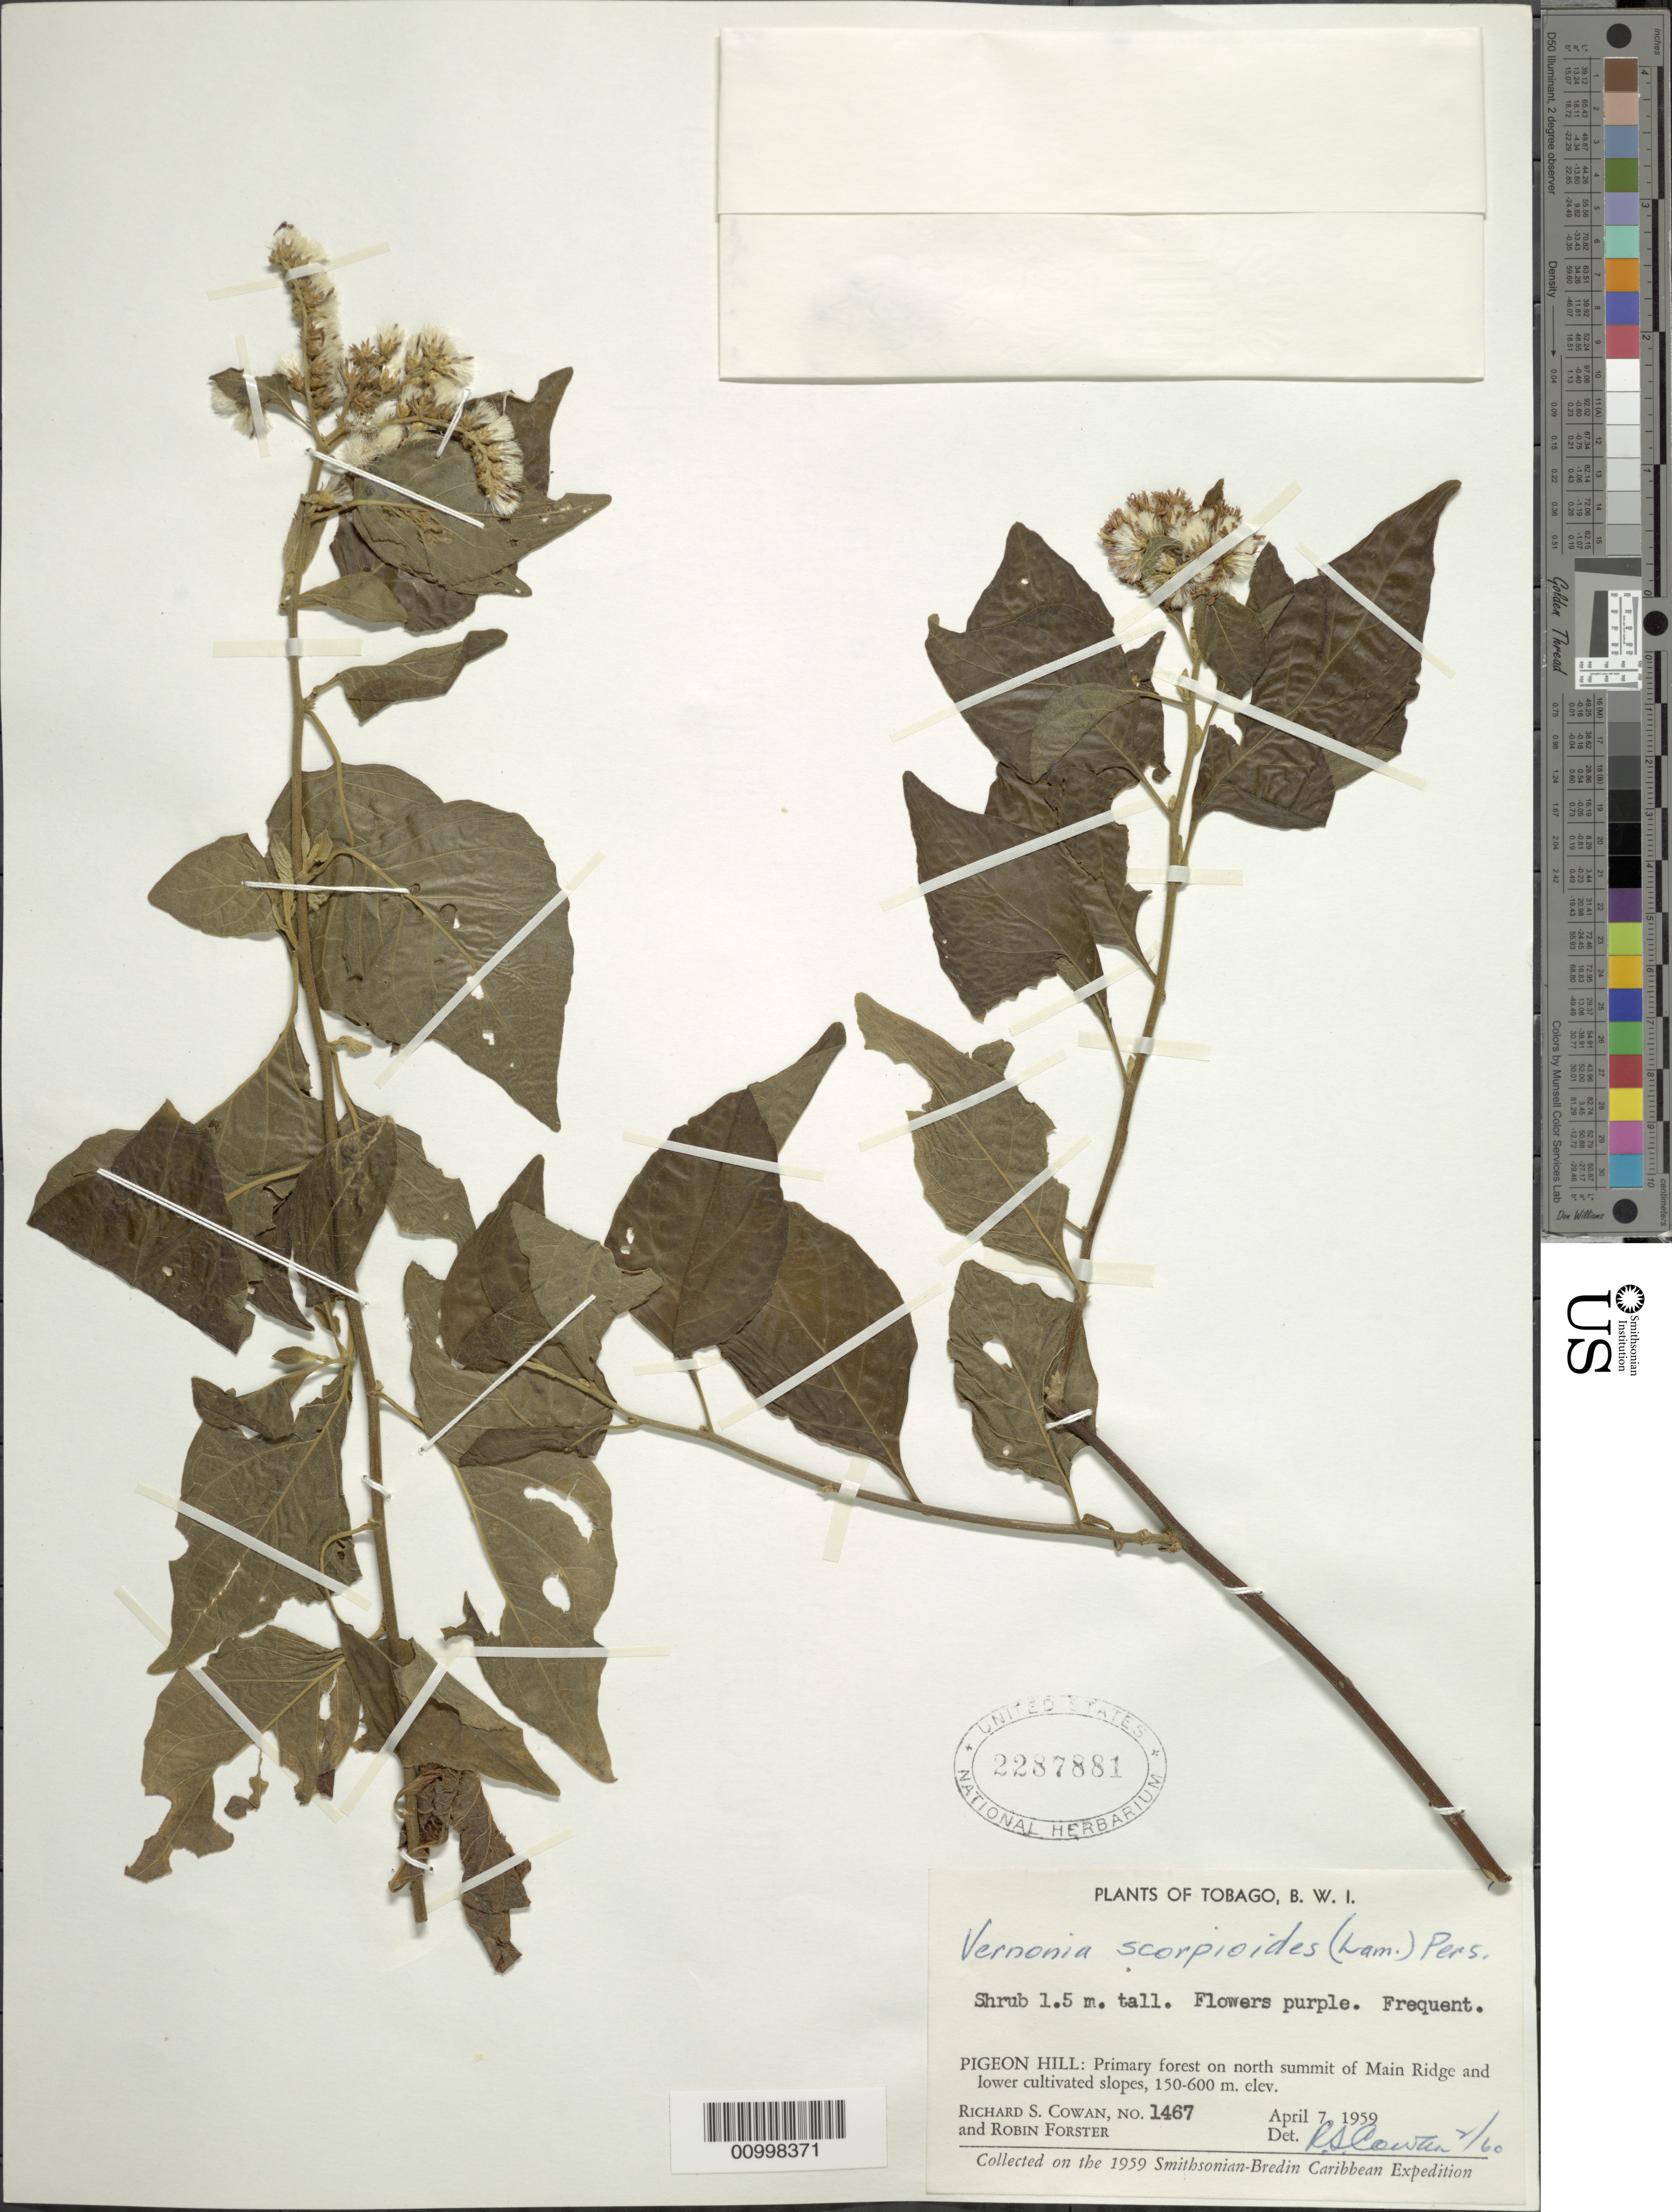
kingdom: Plantae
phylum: Tracheophyta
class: Magnoliopsida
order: Asterales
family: Asteraceae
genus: Cyrtocymura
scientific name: Cyrtocymura scorpioides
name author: (Lam.) H. Rob.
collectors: R. S. Cowan & R. Forster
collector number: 1467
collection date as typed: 07 Apr 1959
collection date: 1959-04-07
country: Trinidad and Tobago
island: Tobago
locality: Pigeon Hill, primary forest on north summit of Main Ridge and lower cultivated slopes, frequent.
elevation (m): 150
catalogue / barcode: US 2287881